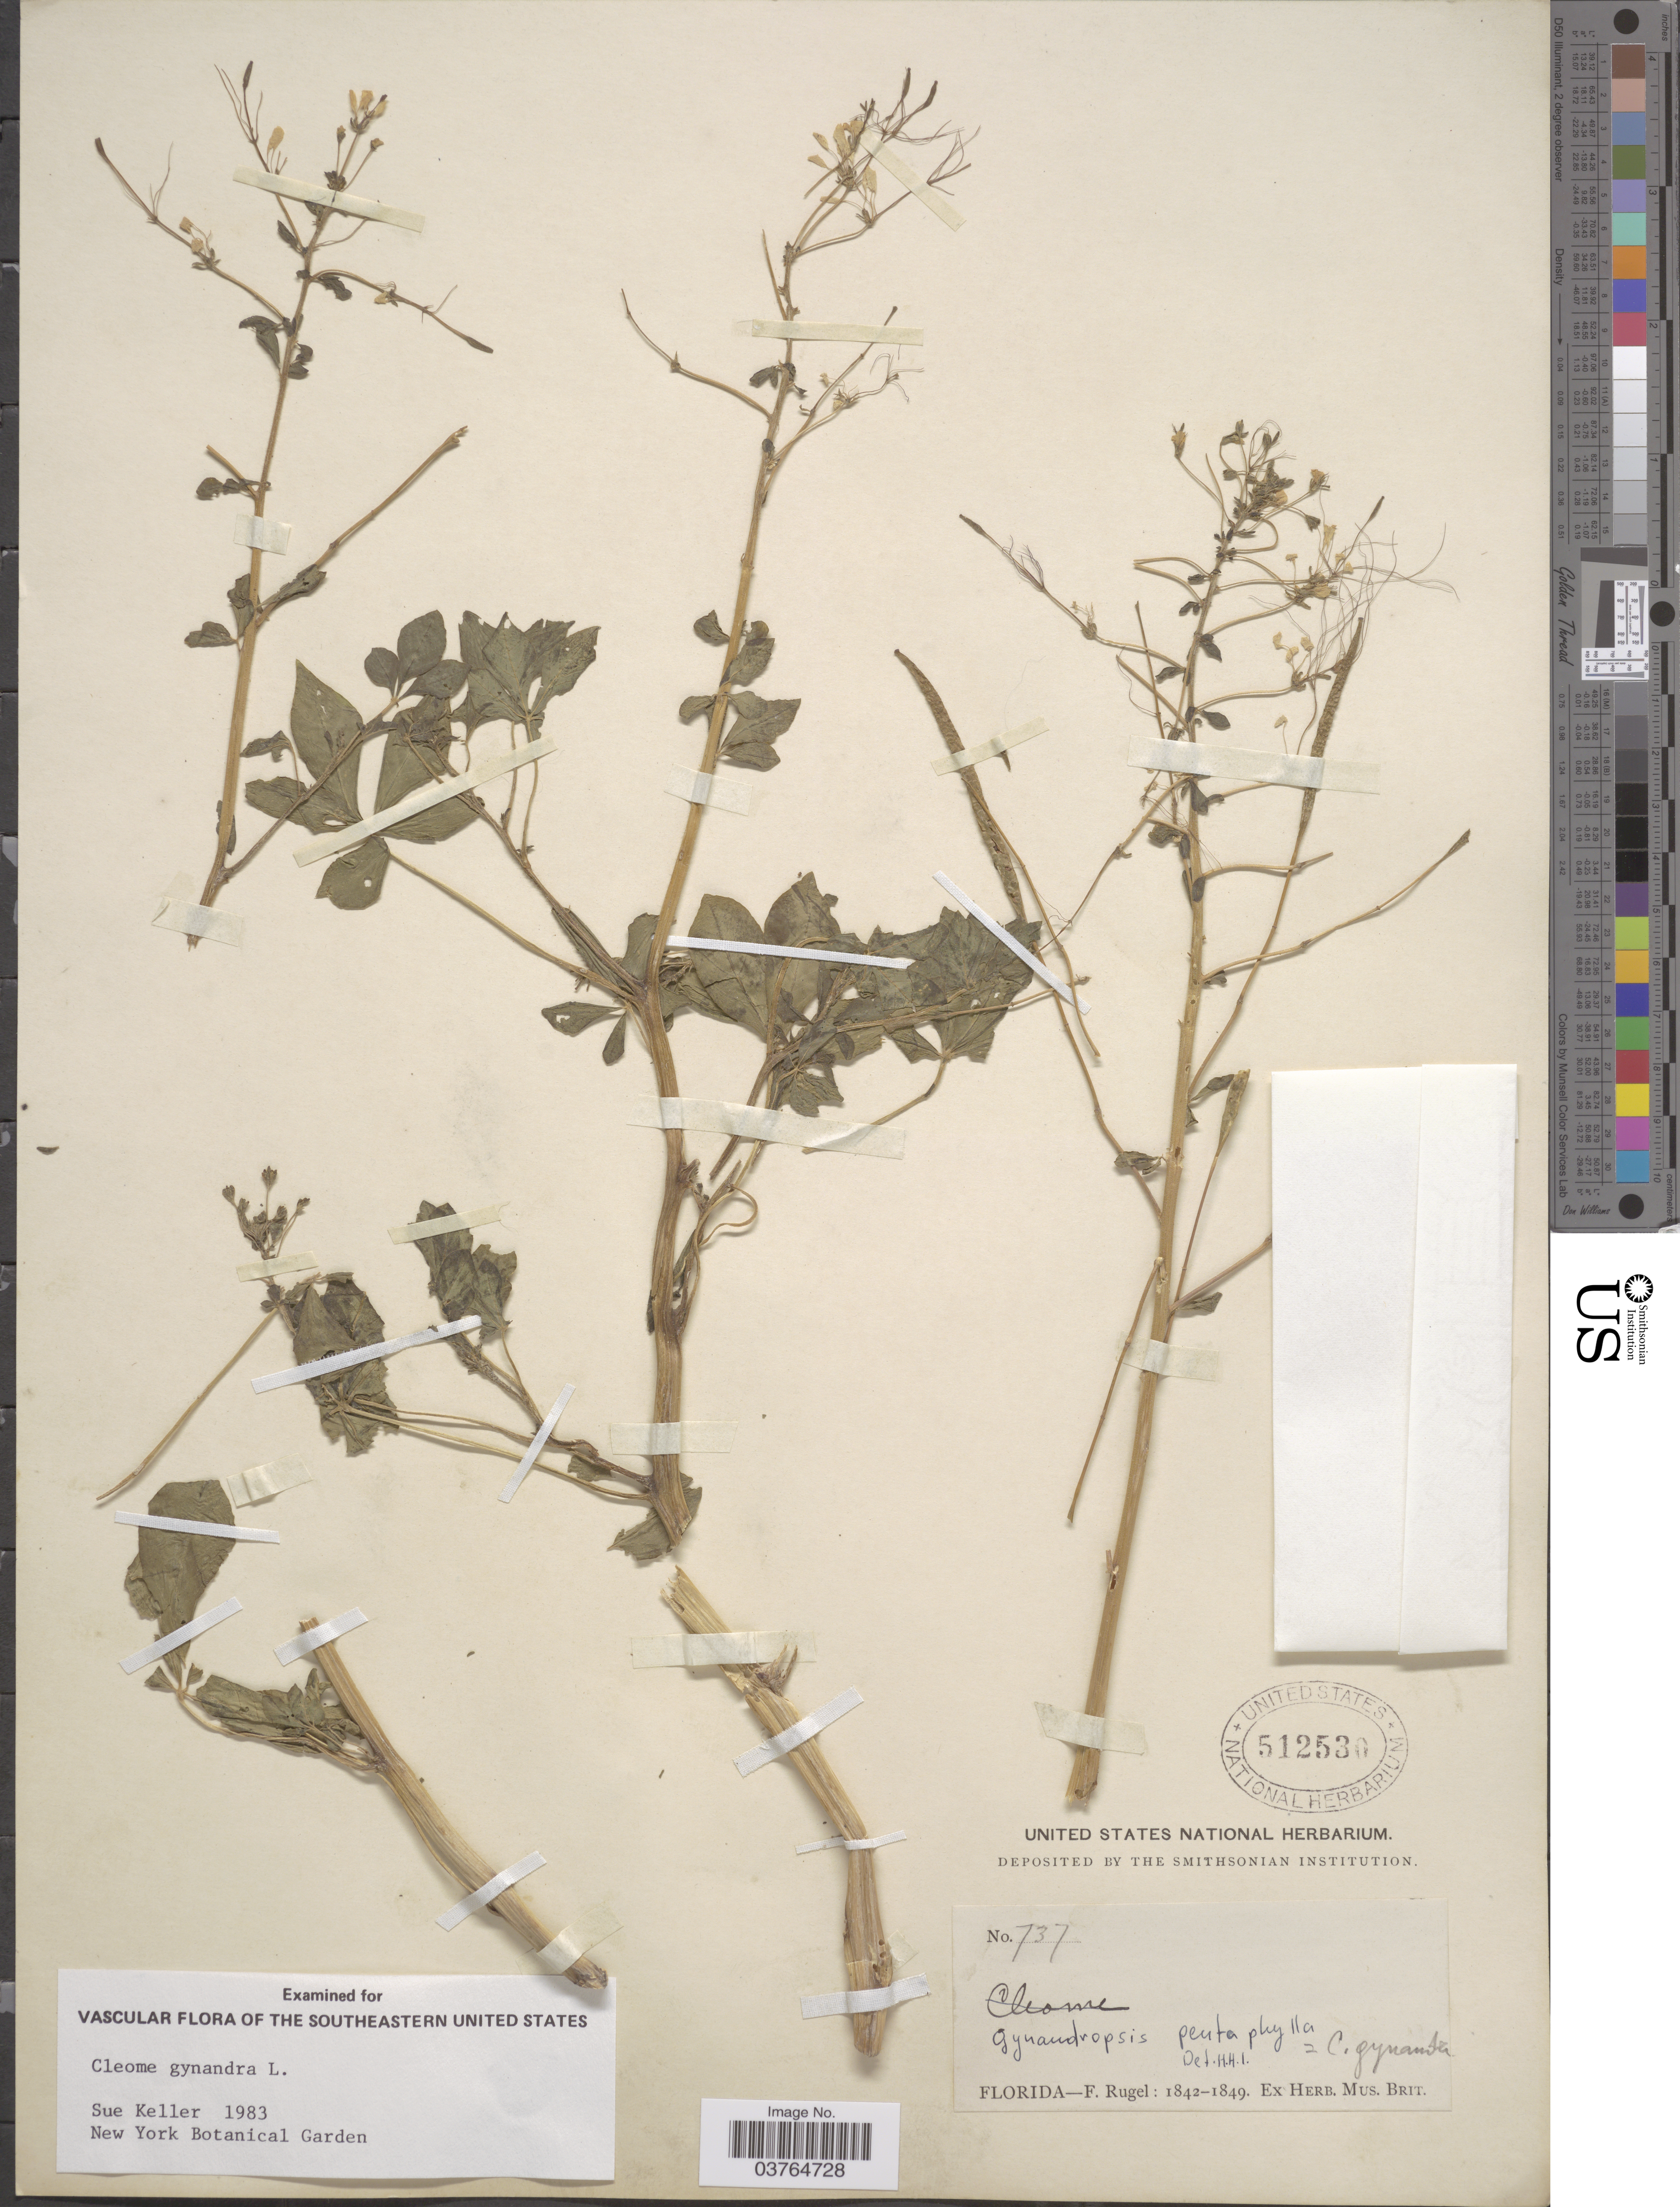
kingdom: Plantae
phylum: Tracheophyta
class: Magnoliopsida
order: Brassicales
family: Cleomaceae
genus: Gynandropsis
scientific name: Gynandropsis gynandra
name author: (L.) Briq.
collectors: F. Rugel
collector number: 737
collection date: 1842/1849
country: United States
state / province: Florida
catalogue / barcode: US 512530